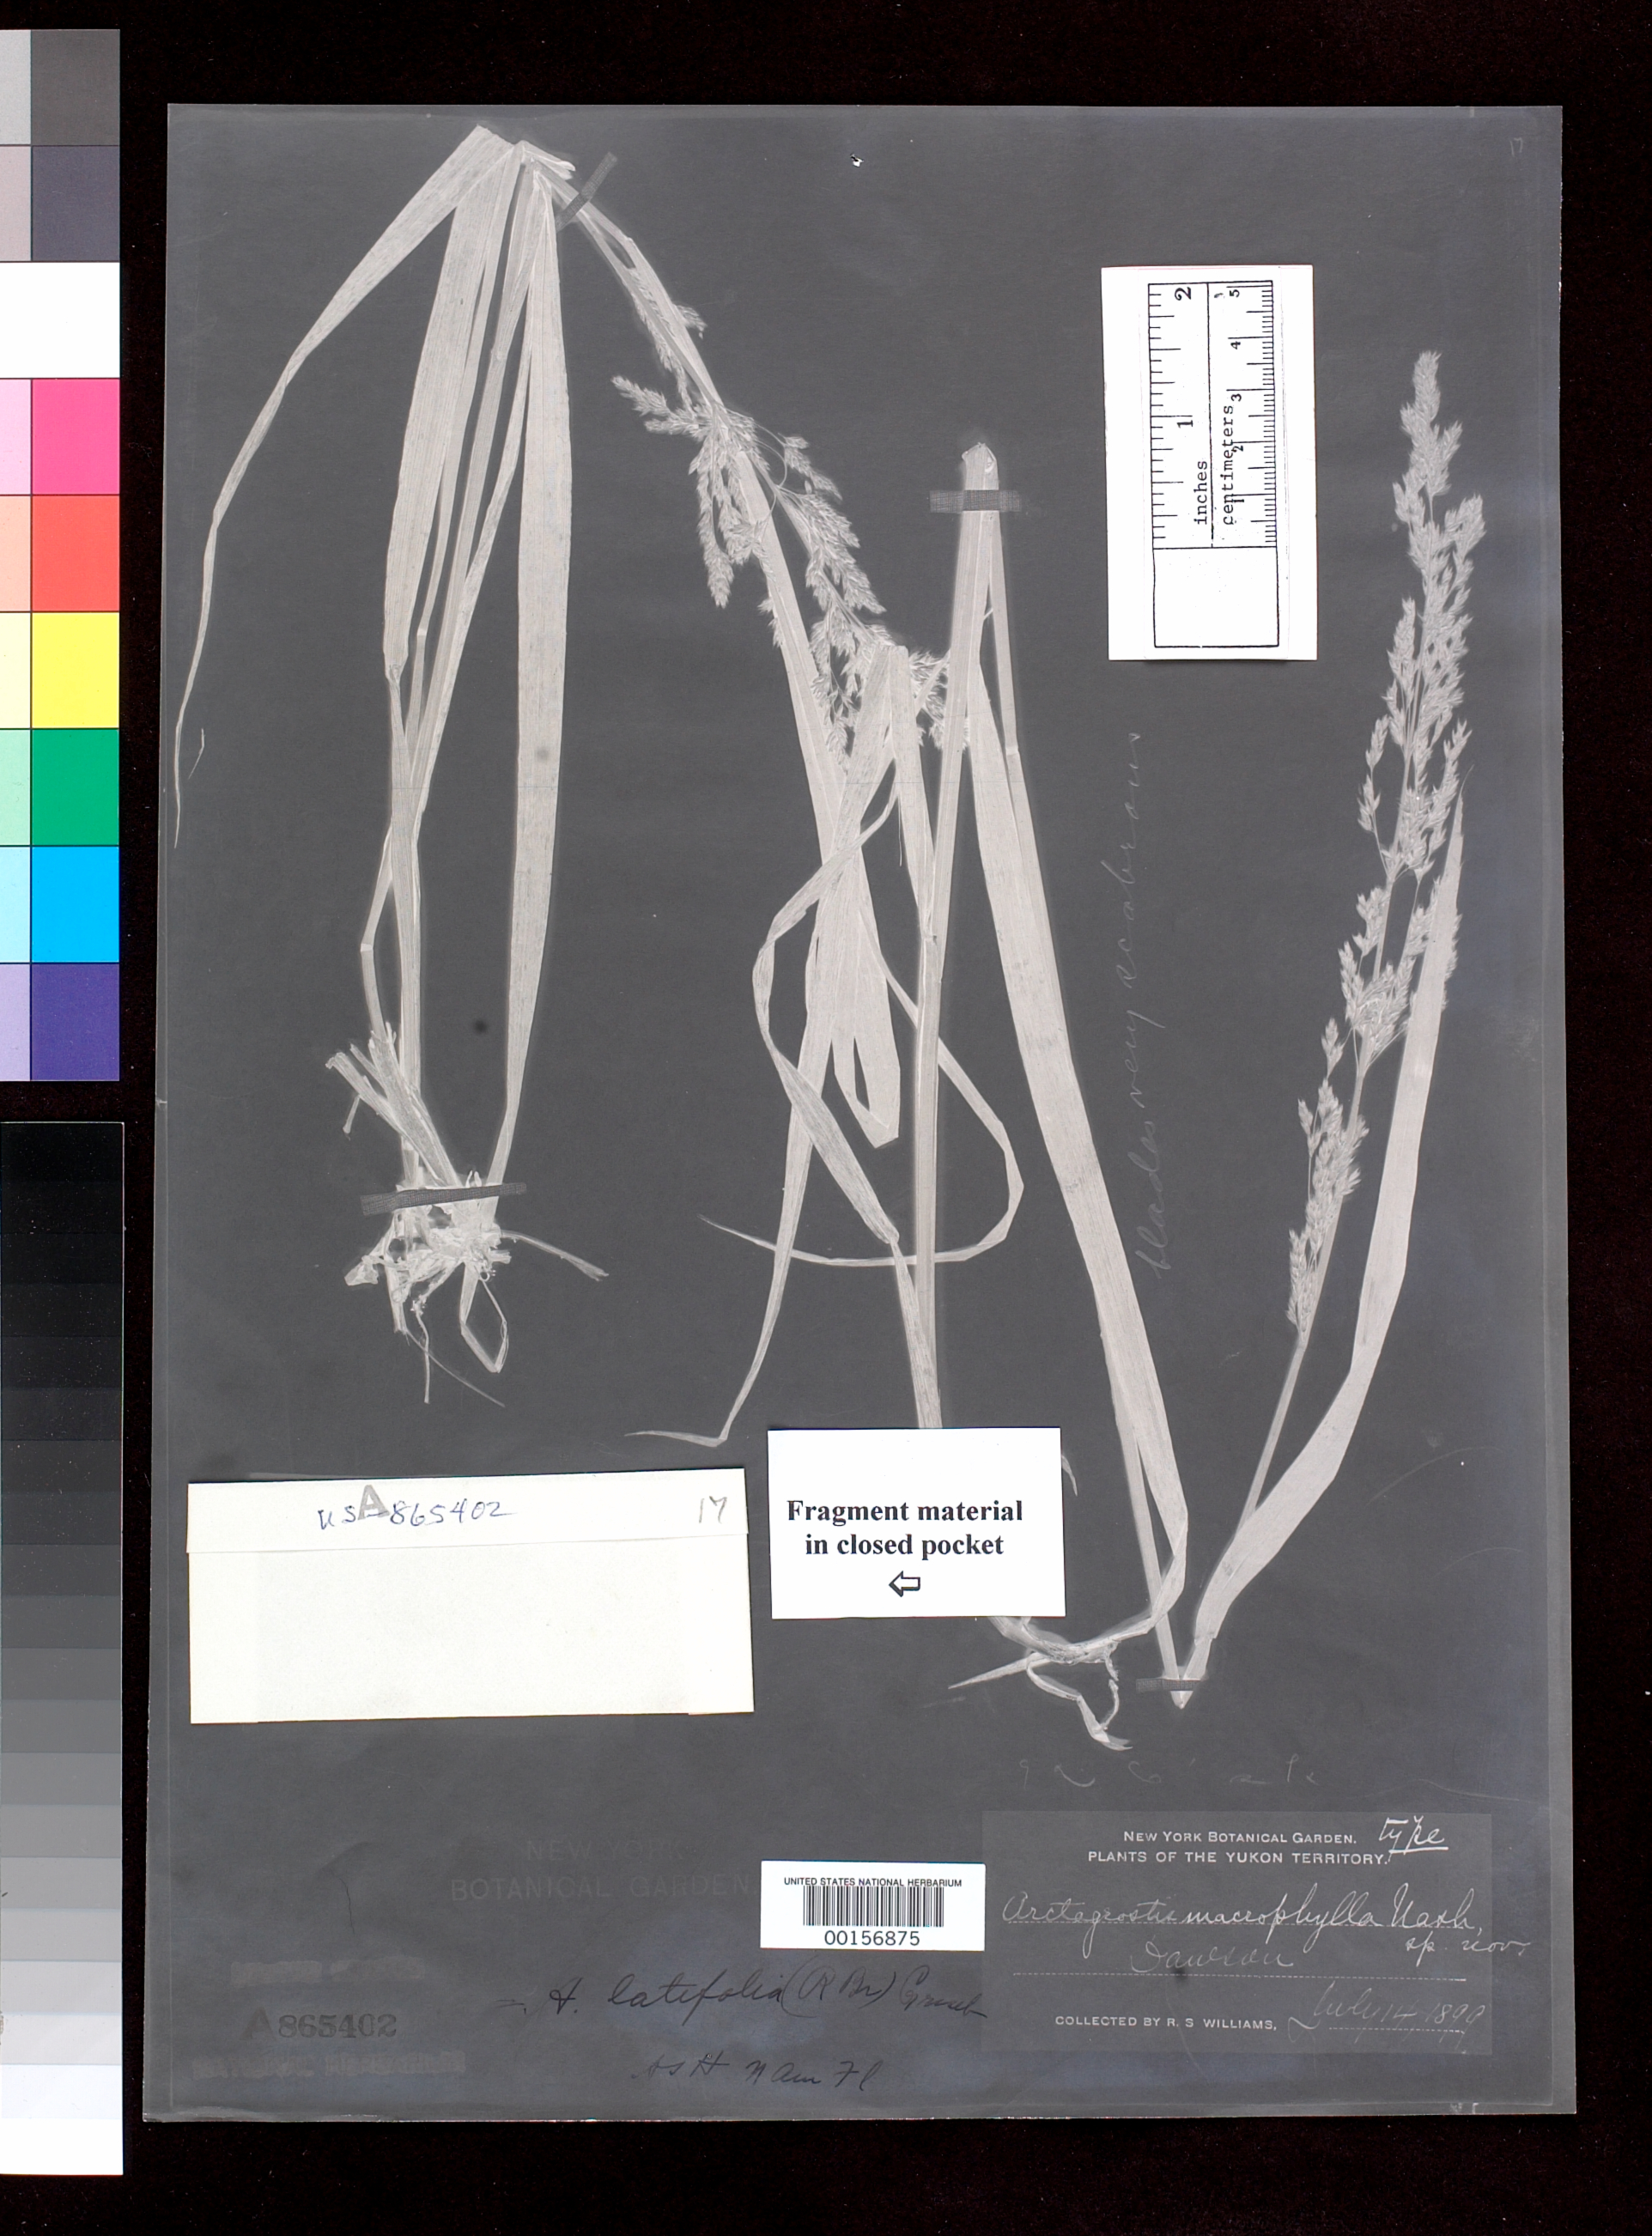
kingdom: Plantae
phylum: Tracheophyta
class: Liliopsida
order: Poales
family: Poaceae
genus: Arctagrostis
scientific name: Arctagrostis macrophylla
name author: Nash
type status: Type Fragment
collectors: R. S. Williams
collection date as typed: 14 --- 1899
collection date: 1899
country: United States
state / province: Alaska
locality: Dawson.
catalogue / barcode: US 865402A